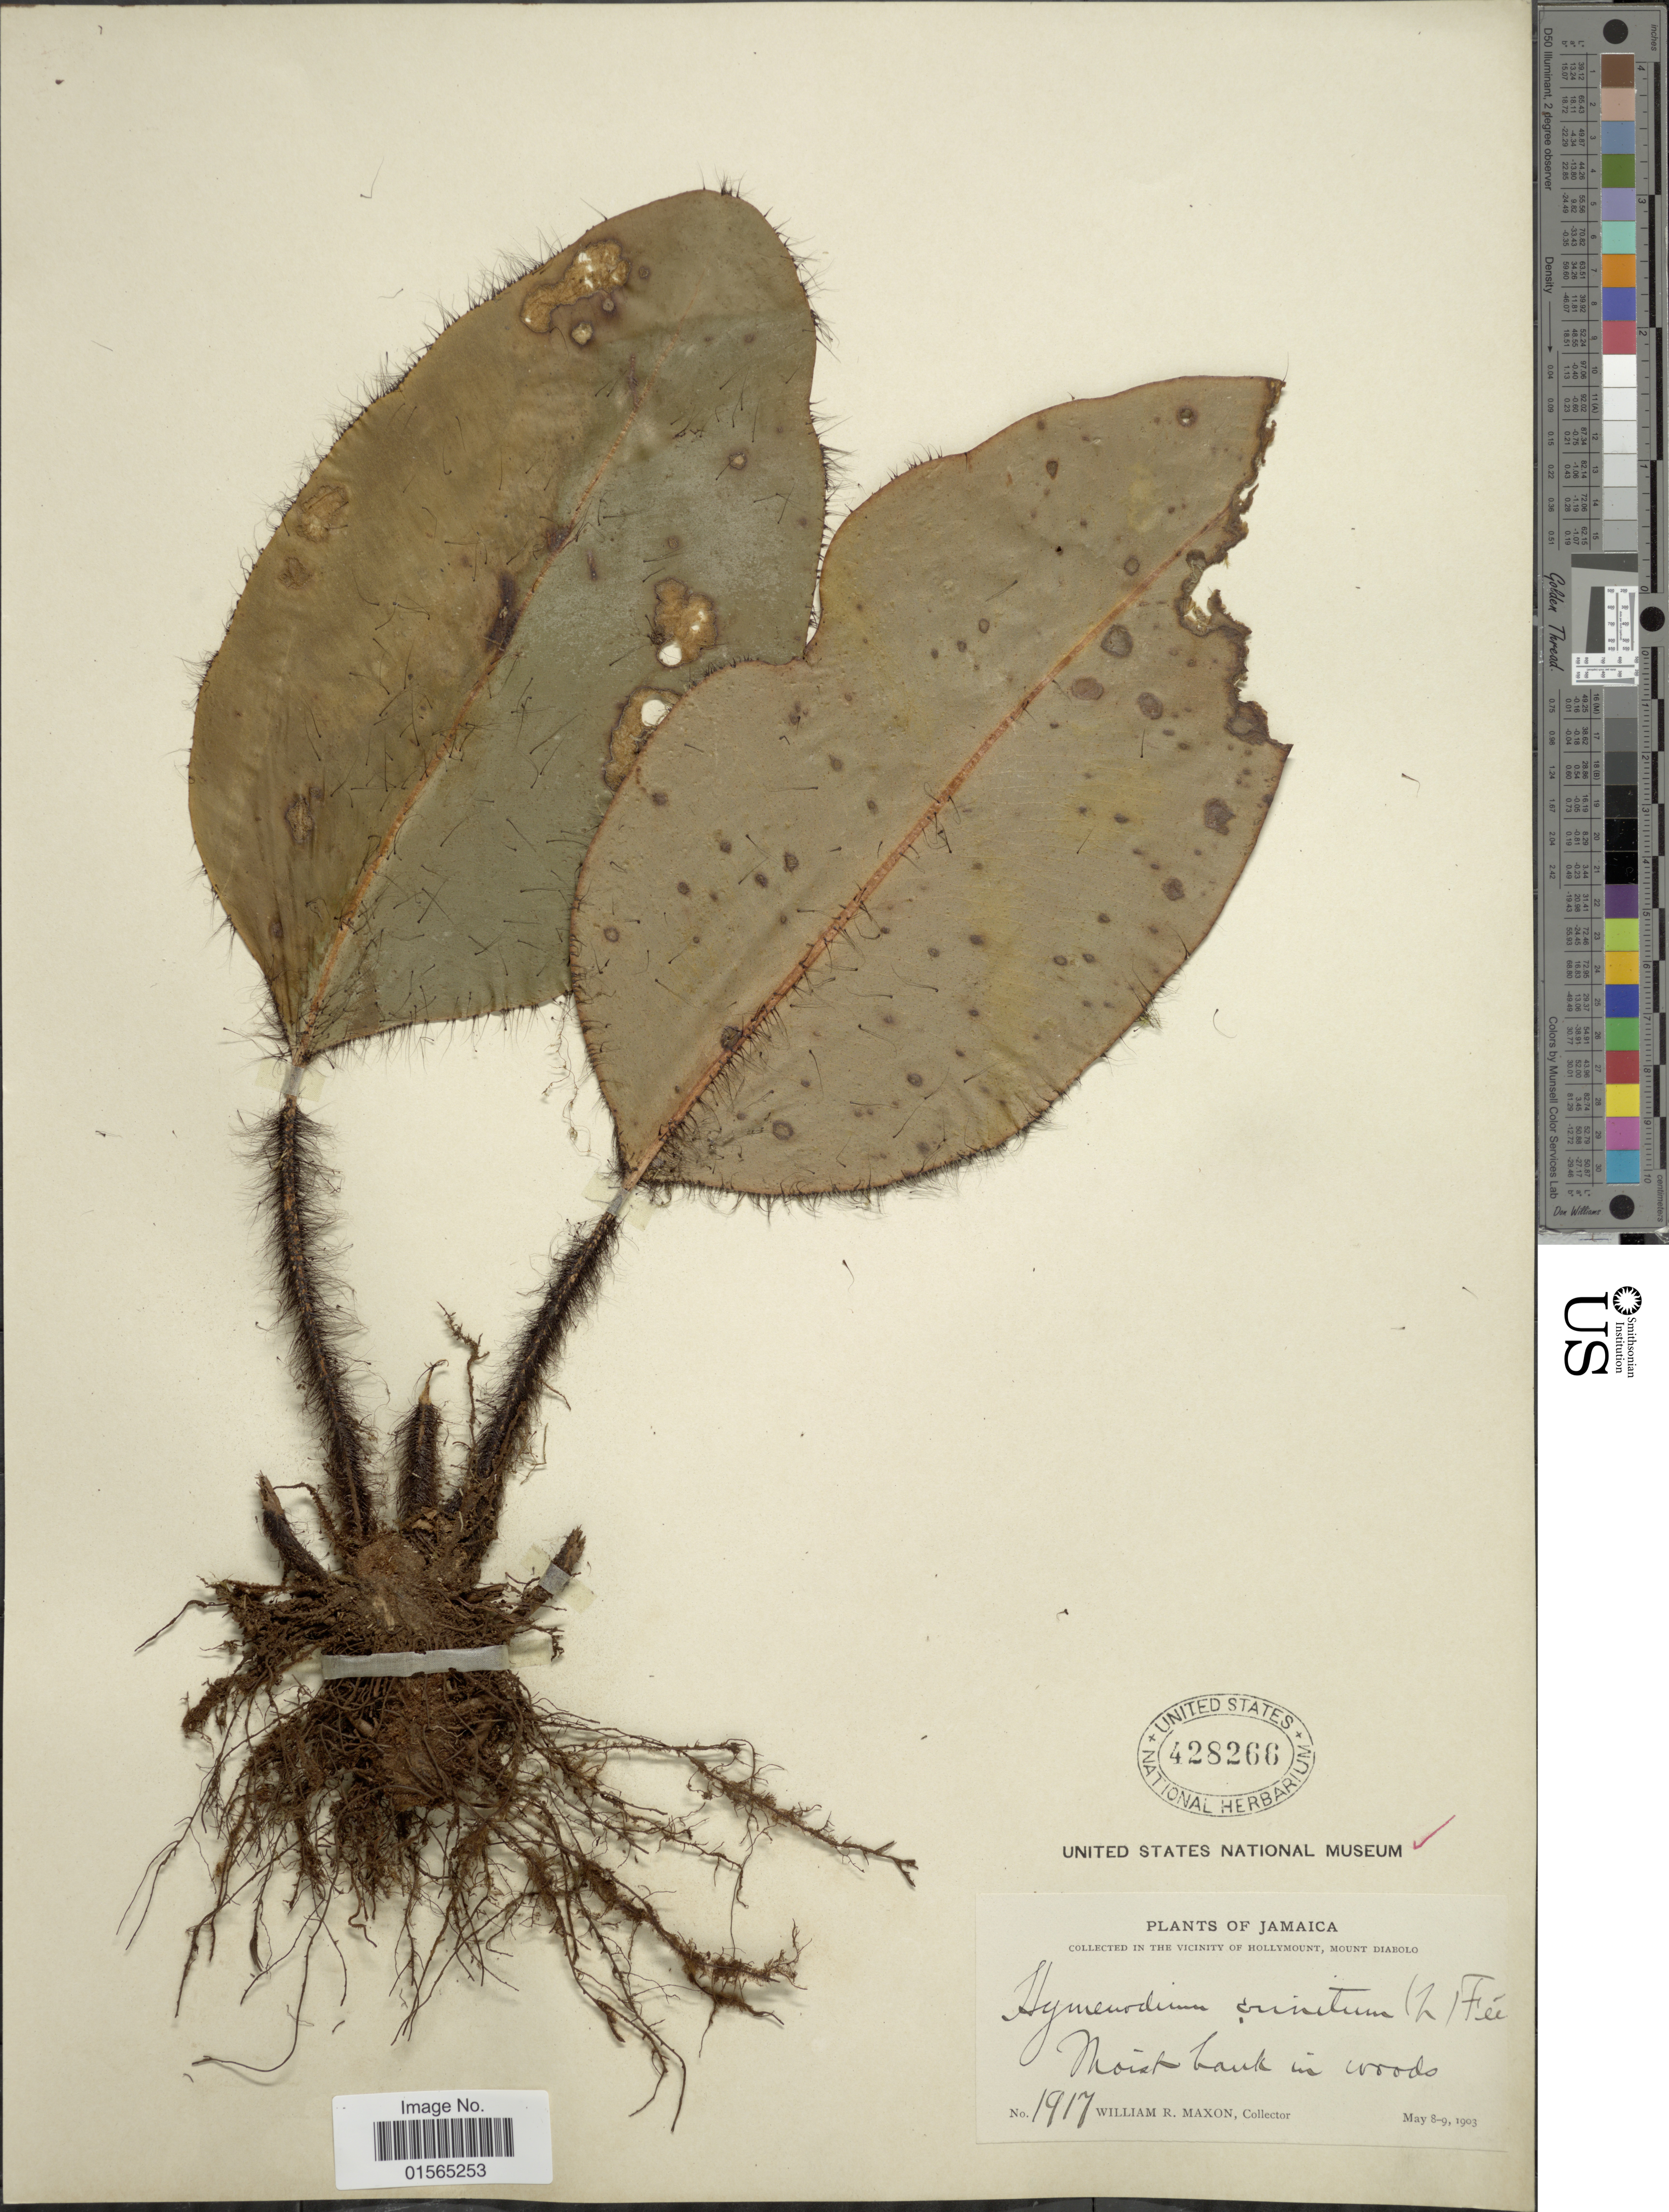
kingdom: Plantae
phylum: Tracheophyta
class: Polypodiopsida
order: Polypodiales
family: Dryopteridaceae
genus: Elaphoglossum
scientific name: Elaphoglossum crinitum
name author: (L.) Christ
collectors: W. R. Maxon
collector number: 1917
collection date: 1903-05-08/1903-05-09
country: Jamaica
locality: Vicinity of Hollymount, Mount Diablo, moist bank in woods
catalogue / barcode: US 428266